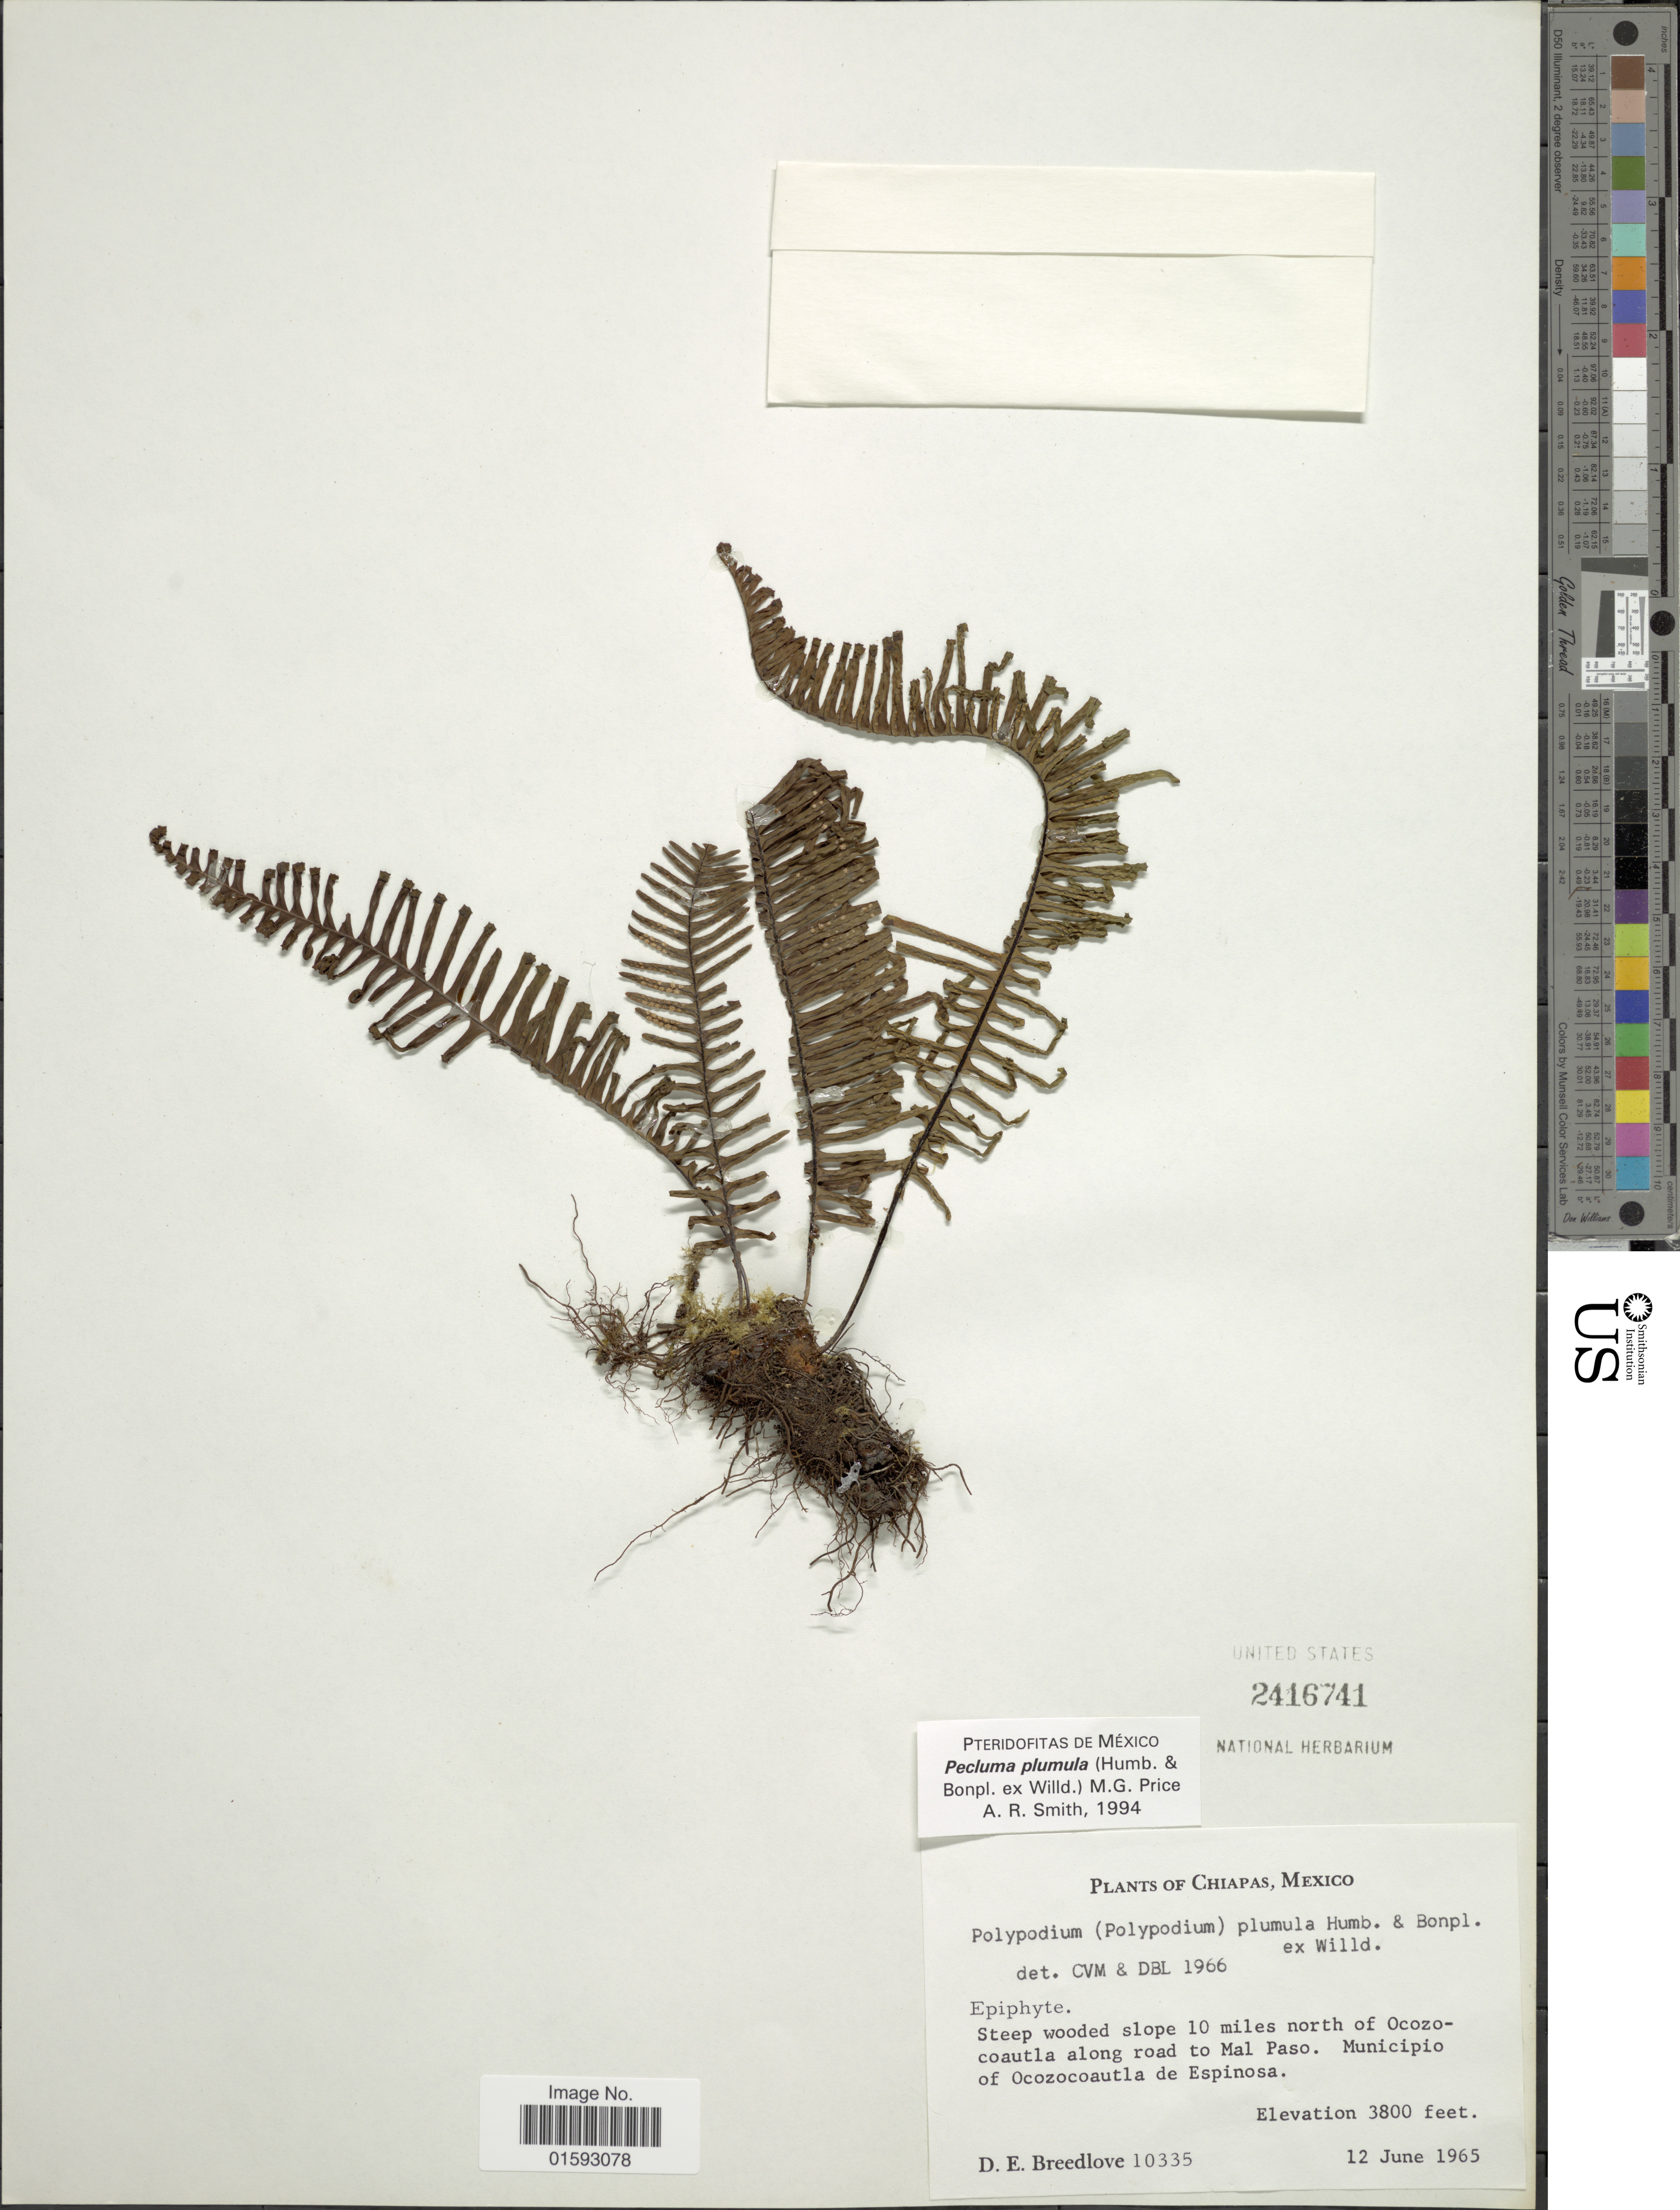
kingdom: Plantae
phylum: Tracheophyta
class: Polypodiopsida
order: Polypodiales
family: Polypodiaceae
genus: Pecluma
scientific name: Pecluma plumula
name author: (Humb. & Bonpl. ex Willd.) M.G. Price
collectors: D. E. Breedlove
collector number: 10335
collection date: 1965-06-12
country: Mexico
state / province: Chiapas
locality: Epiphyte. Steep wooded slope 10 miles north of Ocozocoautla along road to Mal Paso. Muncipio of Ocozoautla de Espinosa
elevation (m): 1158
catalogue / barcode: US 2416741